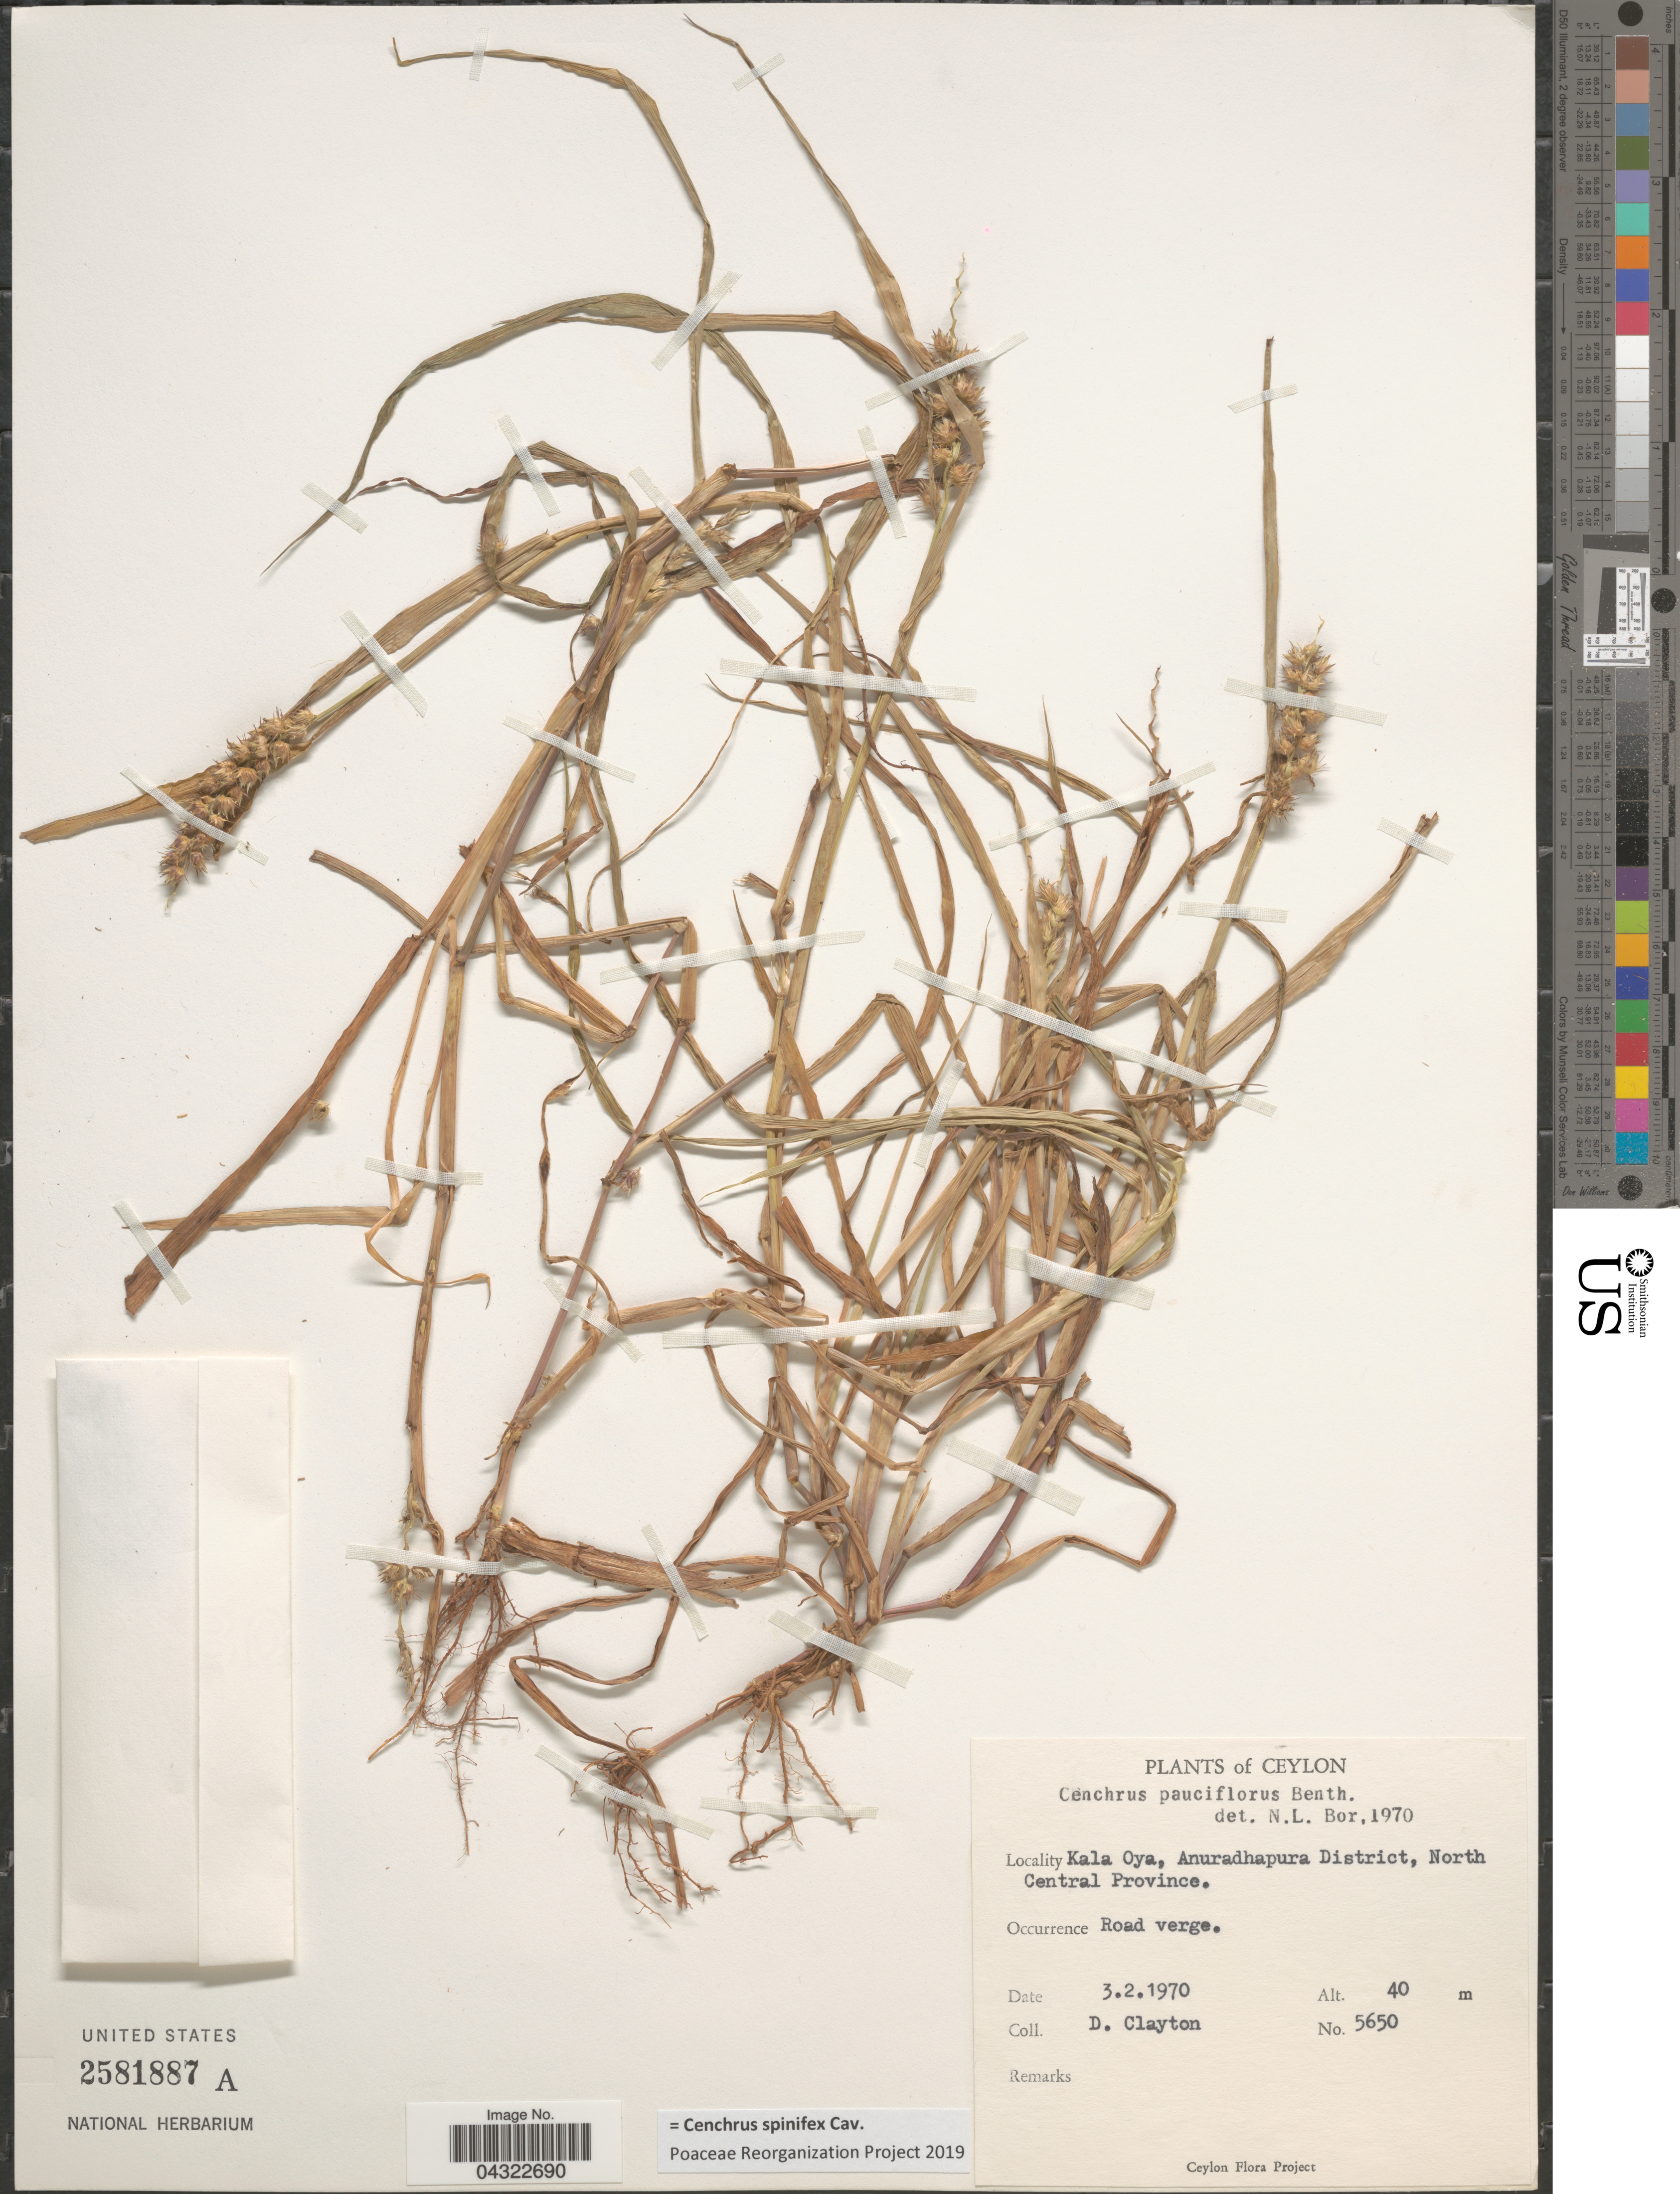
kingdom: Plantae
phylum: Tracheophyta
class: Liliopsida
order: Poales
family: Poaceae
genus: Cenchrus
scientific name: Cenchrus spinifex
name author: Cav.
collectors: D. Clayton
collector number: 5650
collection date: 1970-02-03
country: Sri Lanka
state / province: North Central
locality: Ceylon. Kala Oya, Anuradhapura District.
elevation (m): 40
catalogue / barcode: US 2581887A